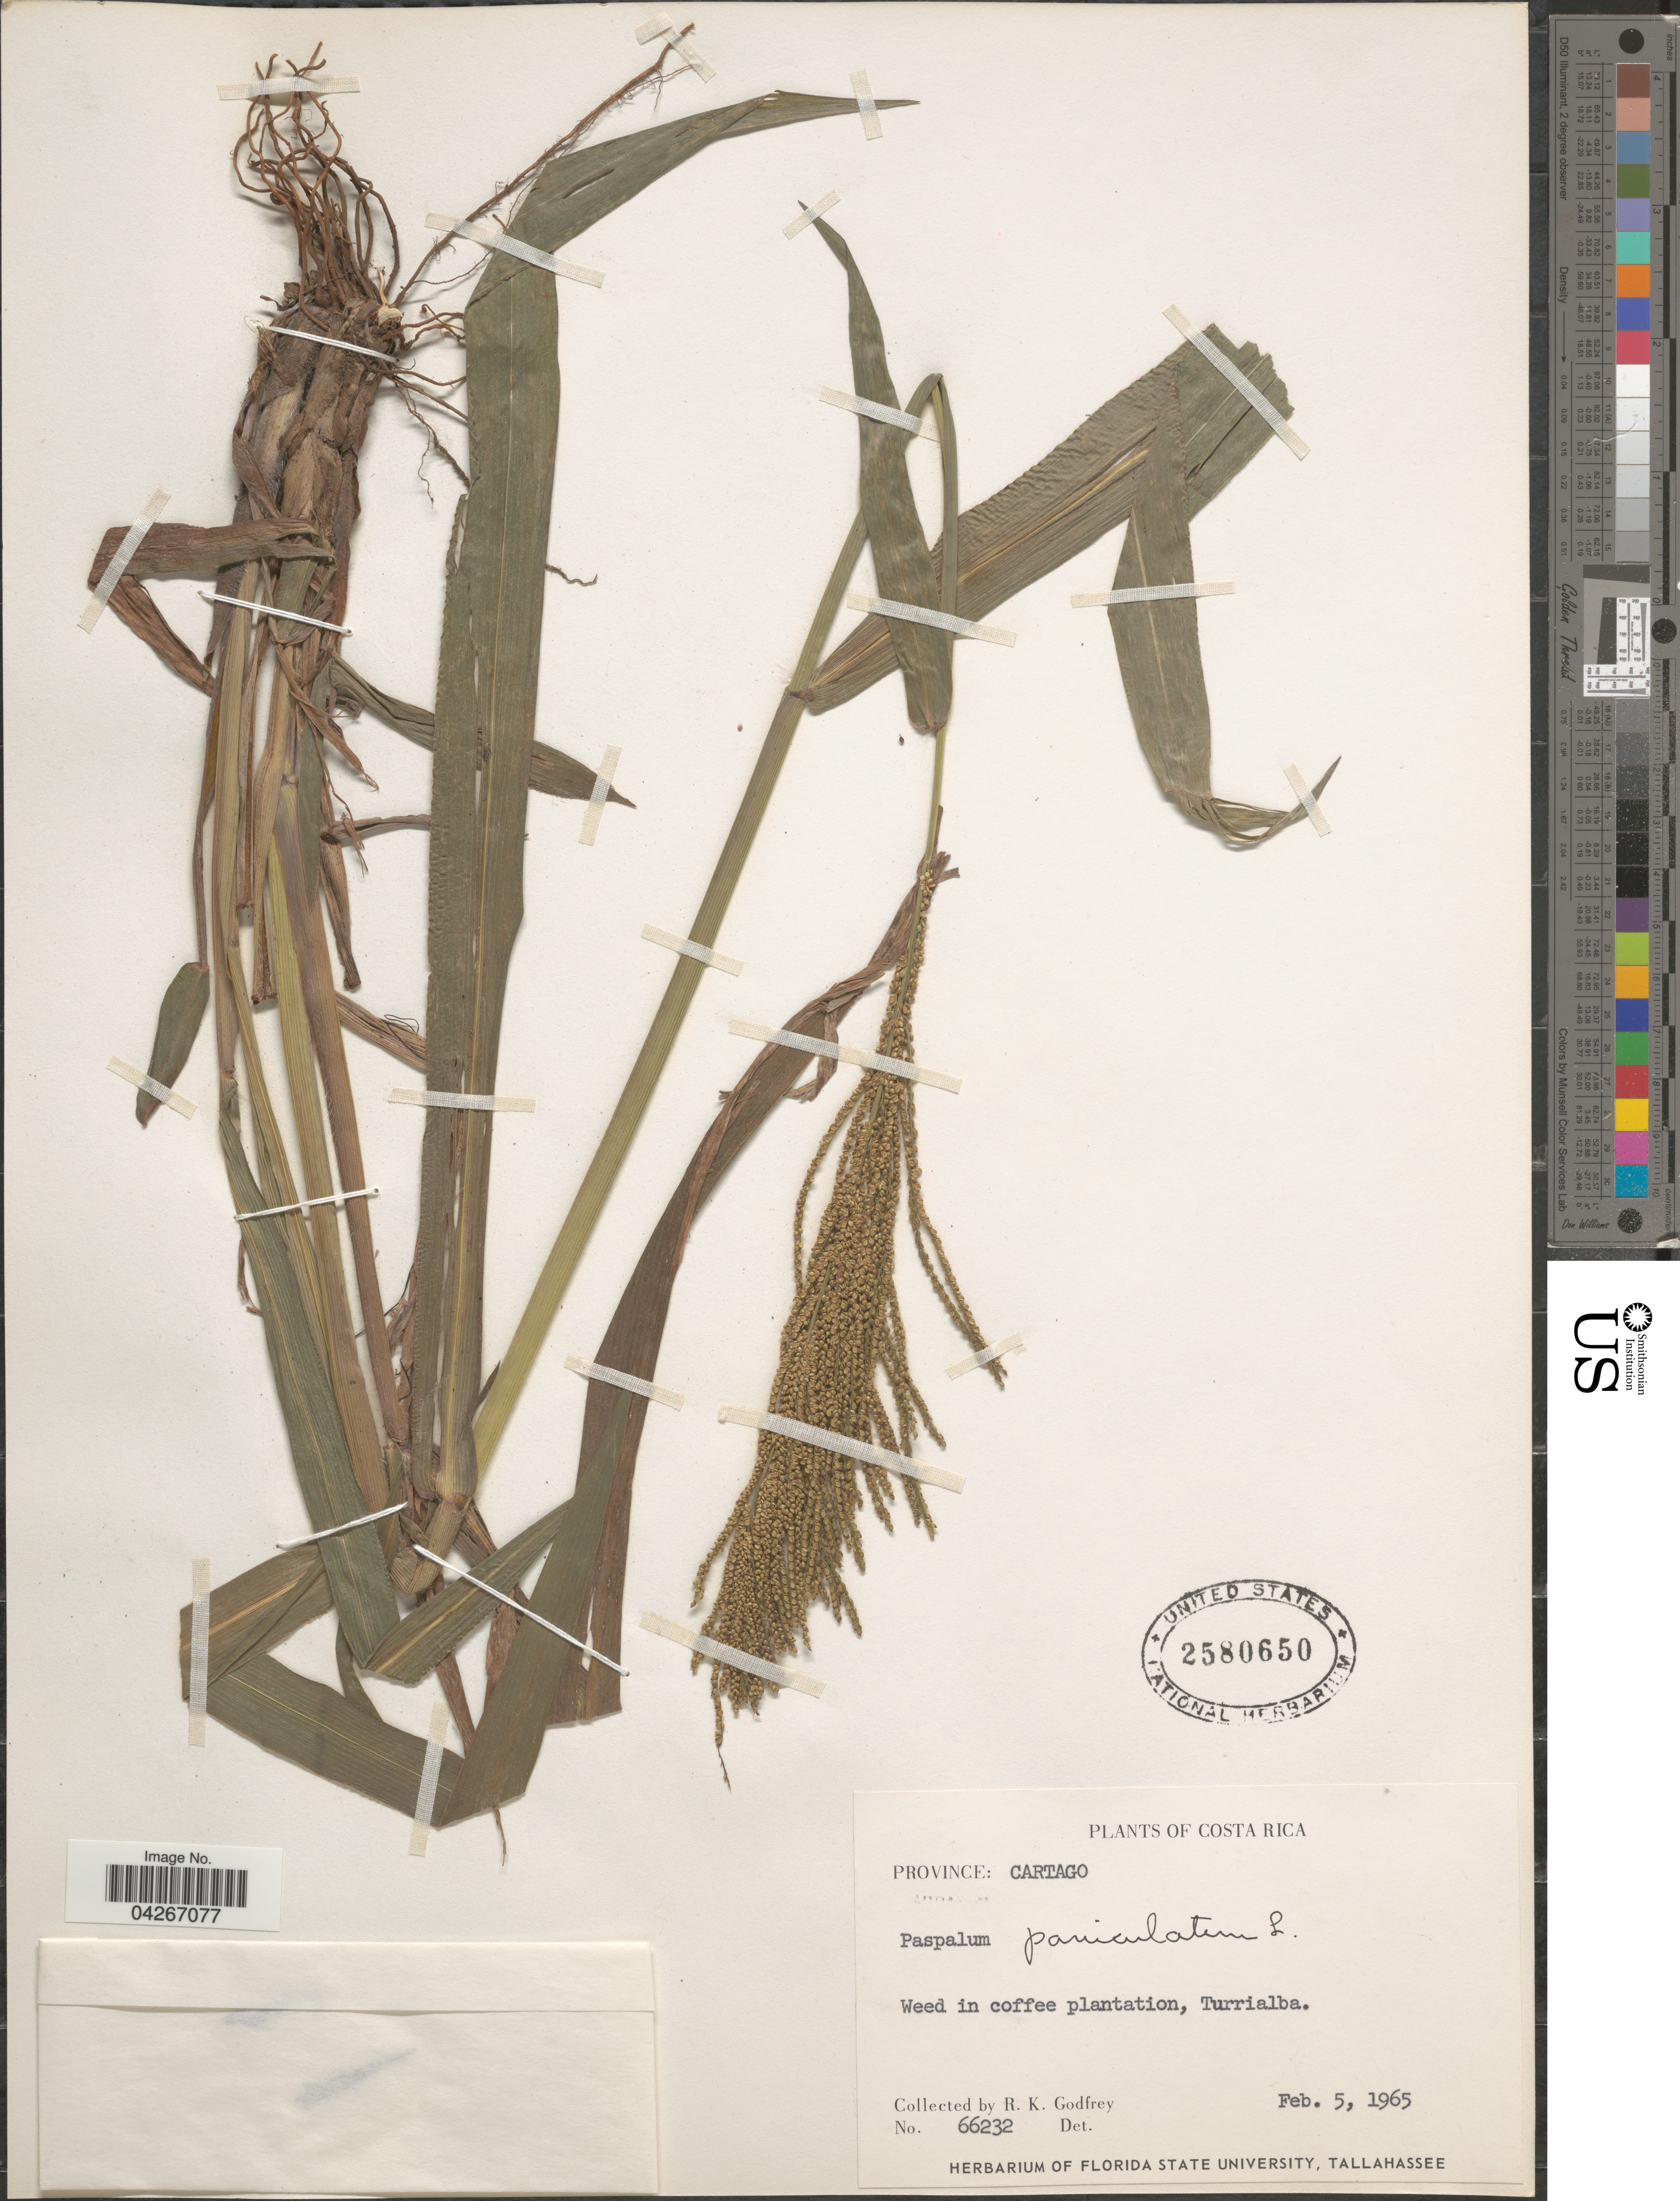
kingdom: Plantae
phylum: Tracheophyta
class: Liliopsida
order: Poales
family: Poaceae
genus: Paspalum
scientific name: Paspalum paniculatum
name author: L.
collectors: R. K. Godfrey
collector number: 66232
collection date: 1965-02-05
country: Costa Rica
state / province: Cartago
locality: Weed in coffee plantation, Turrialba.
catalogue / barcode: US 2580650